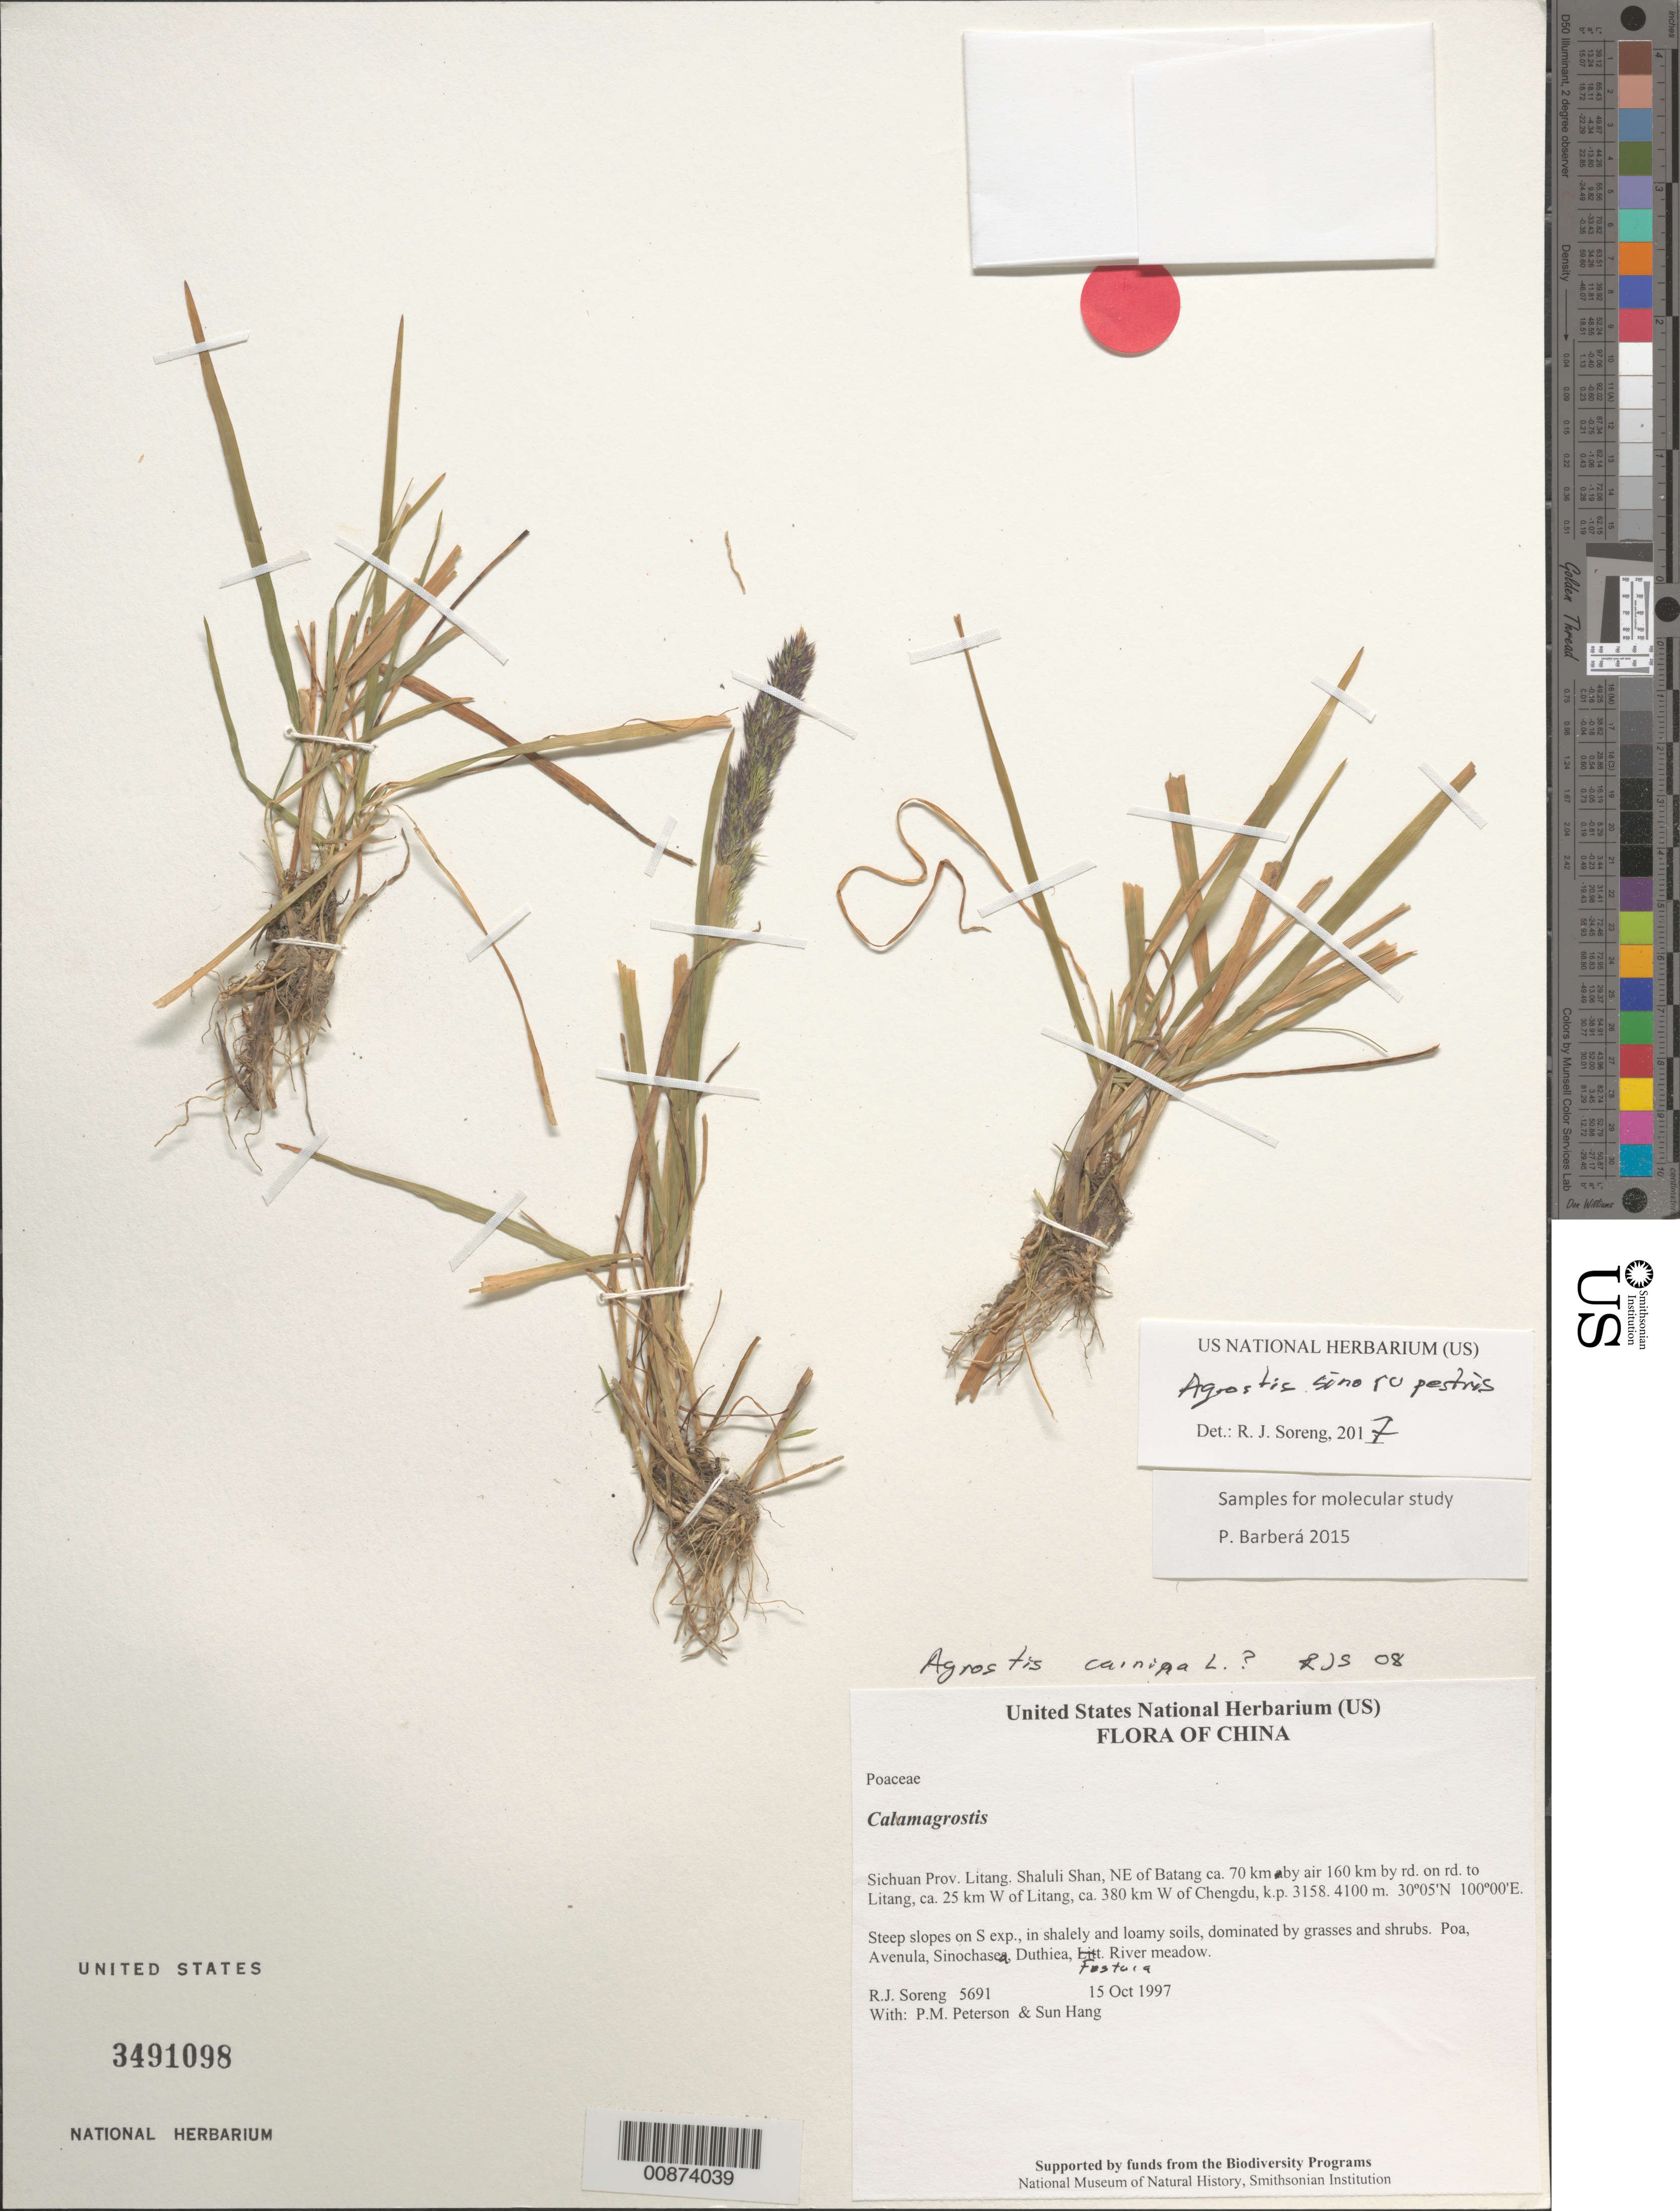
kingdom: Plantae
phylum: Tracheophyta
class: Liliopsida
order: Poales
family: Poaceae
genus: Agrostis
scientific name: Agrostis sinorupestris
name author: L. Liu ex S.M. Phillips & S.L. Lu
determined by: Soreng, Robert J., Research Associate (BOT), Smithsonian Institution - National Museum of Natural History (UNITED STATES)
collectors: R. J. Soreng, P. M. Peterson & Sun Hang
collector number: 5691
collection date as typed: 15 Oct 1997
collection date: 1997-10-15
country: China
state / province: Sichuan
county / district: Litang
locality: Shaluli Shan, NE of Batang ca. 70 km aby air 160 km by rd. on rd. to Litang, ca. 25 km W of Litang, ca. 380 km W of Chengdu, k.p. 3158.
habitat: Steep slopes on S exp., in shalely and loamy soils, dominated by grasses and shrubs. Poa, Avenula, Sinochases, Duthiea, Litt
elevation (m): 4100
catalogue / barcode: US 3491098